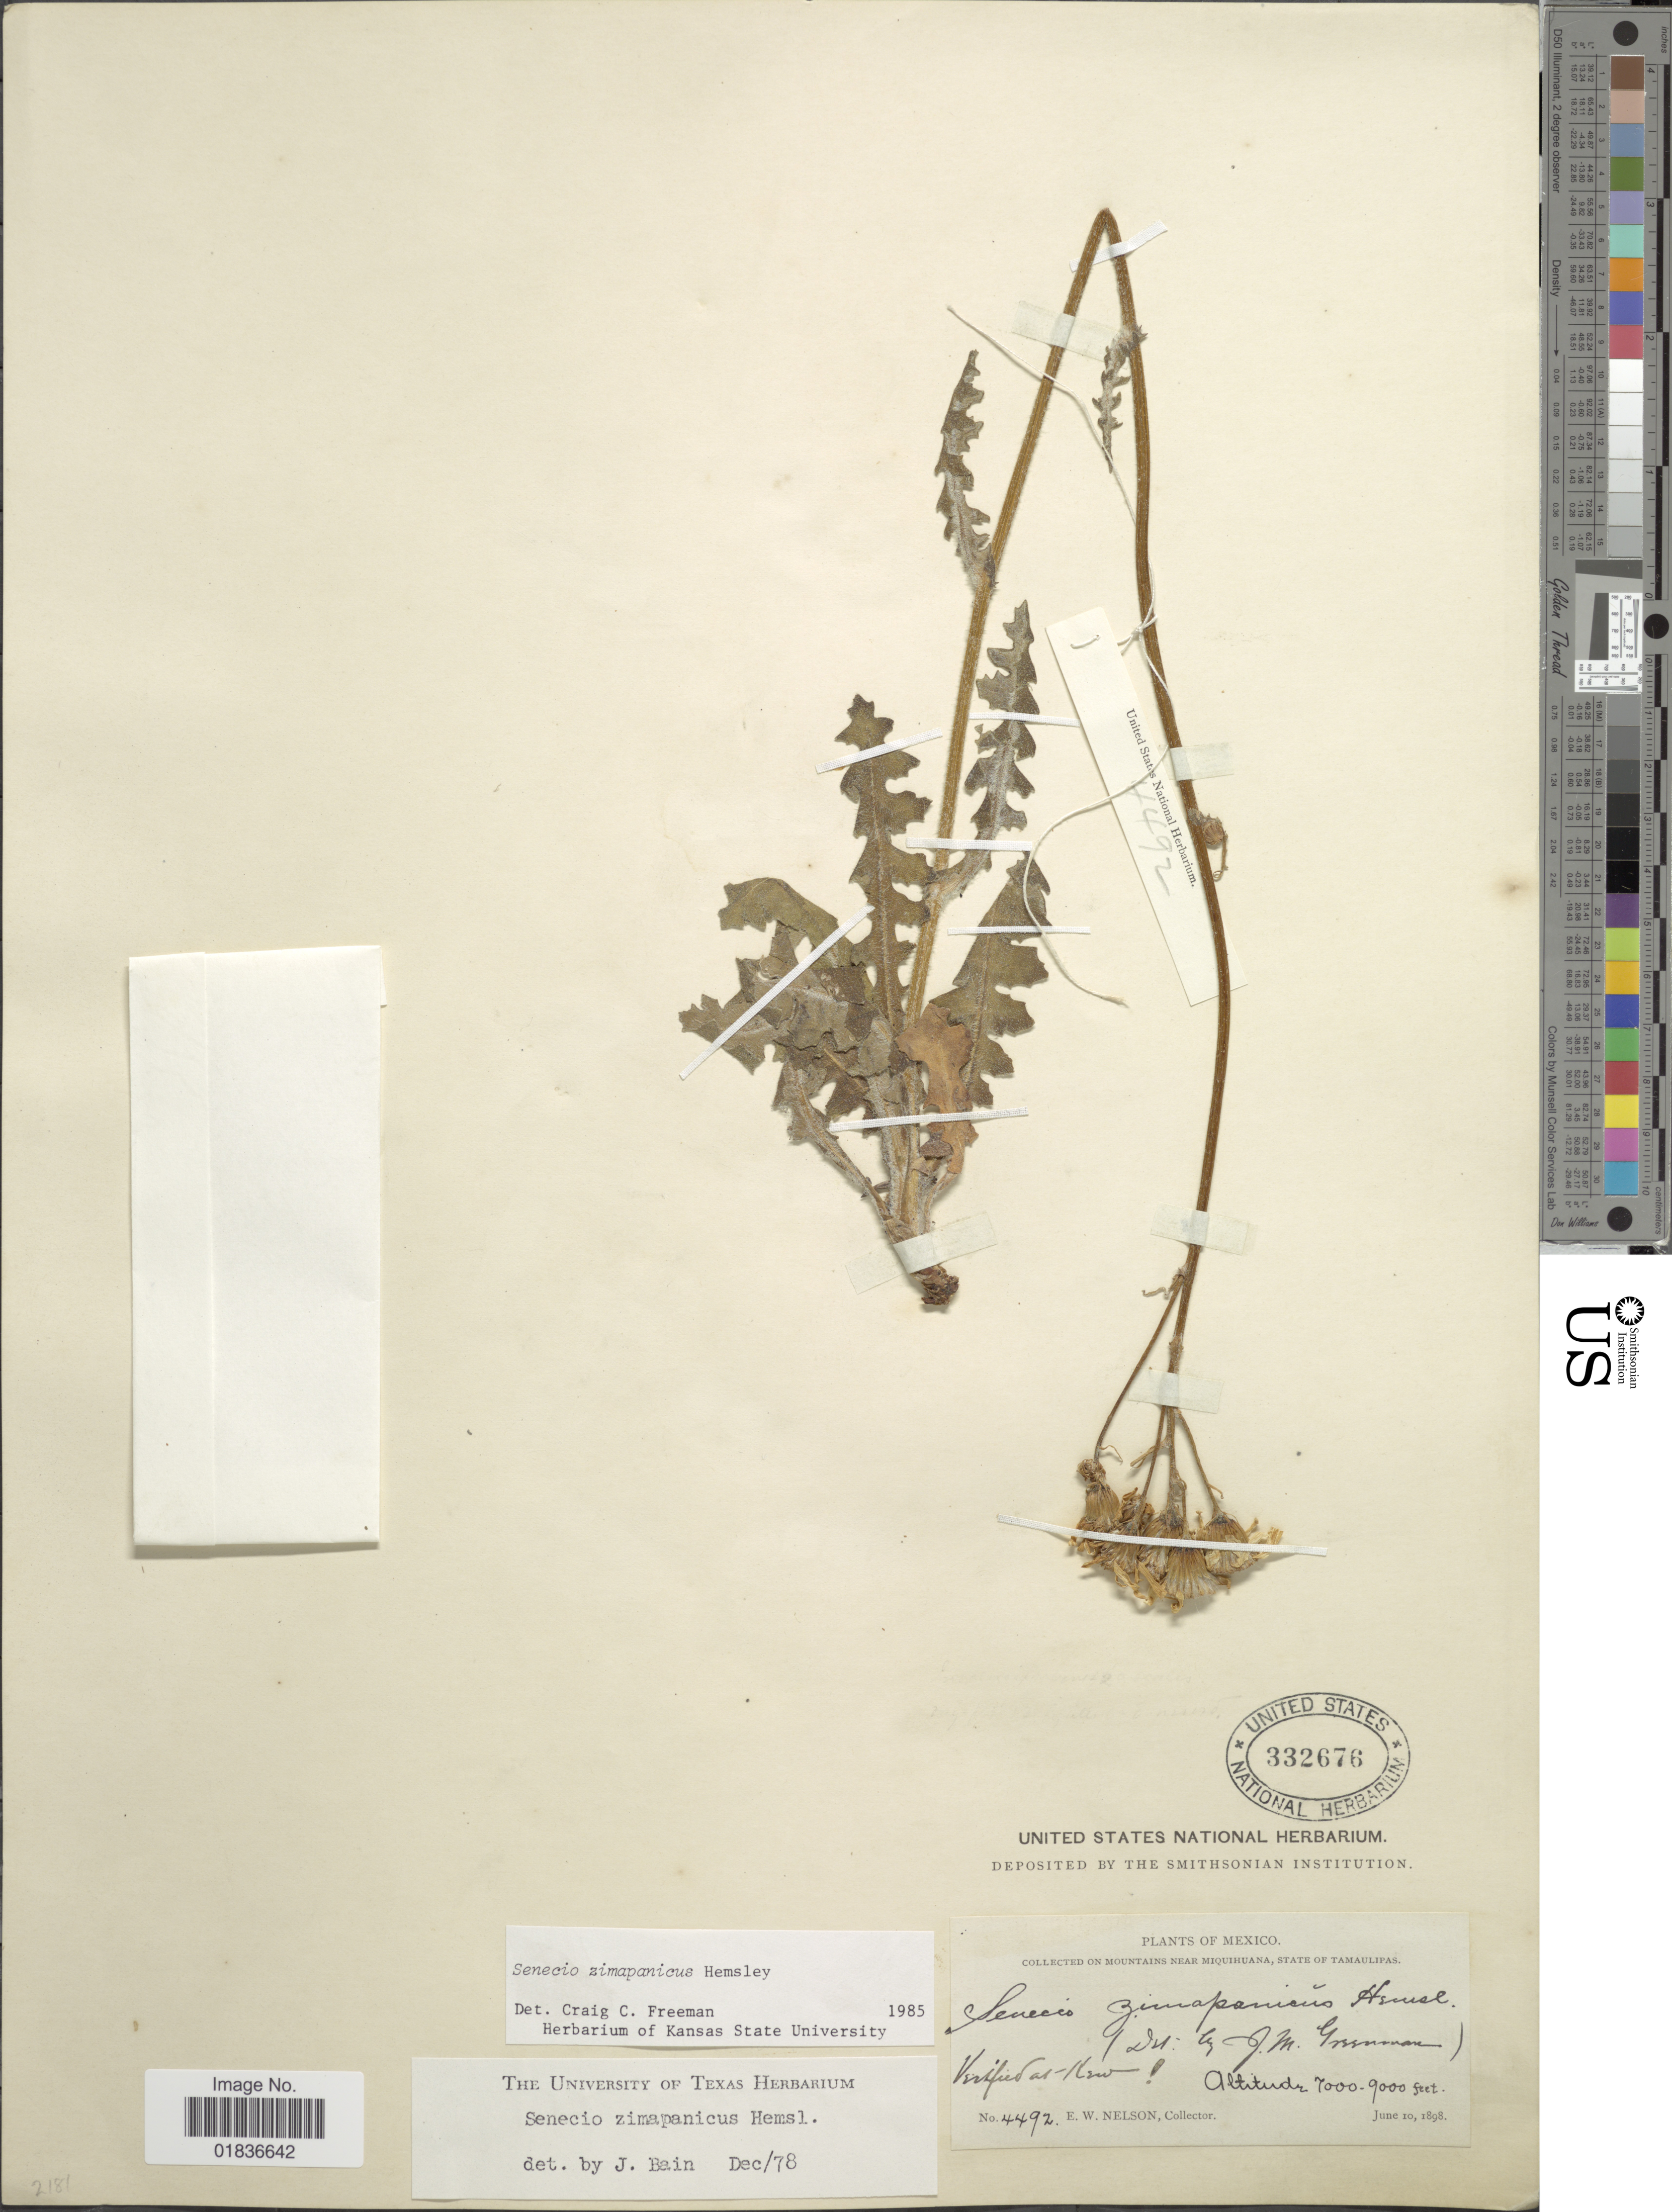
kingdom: Plantae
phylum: Tracheophyta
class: Magnoliopsida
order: Asterales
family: Asteraceae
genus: Senecio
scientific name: Senecio zimapanicus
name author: Hemsl.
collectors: E. W. Nelson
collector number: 4492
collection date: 1898-06-10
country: Mexico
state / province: Tamaulipas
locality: On mountains near Miquihuana, State of Tamaulipas.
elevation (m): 2134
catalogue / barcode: US 332676